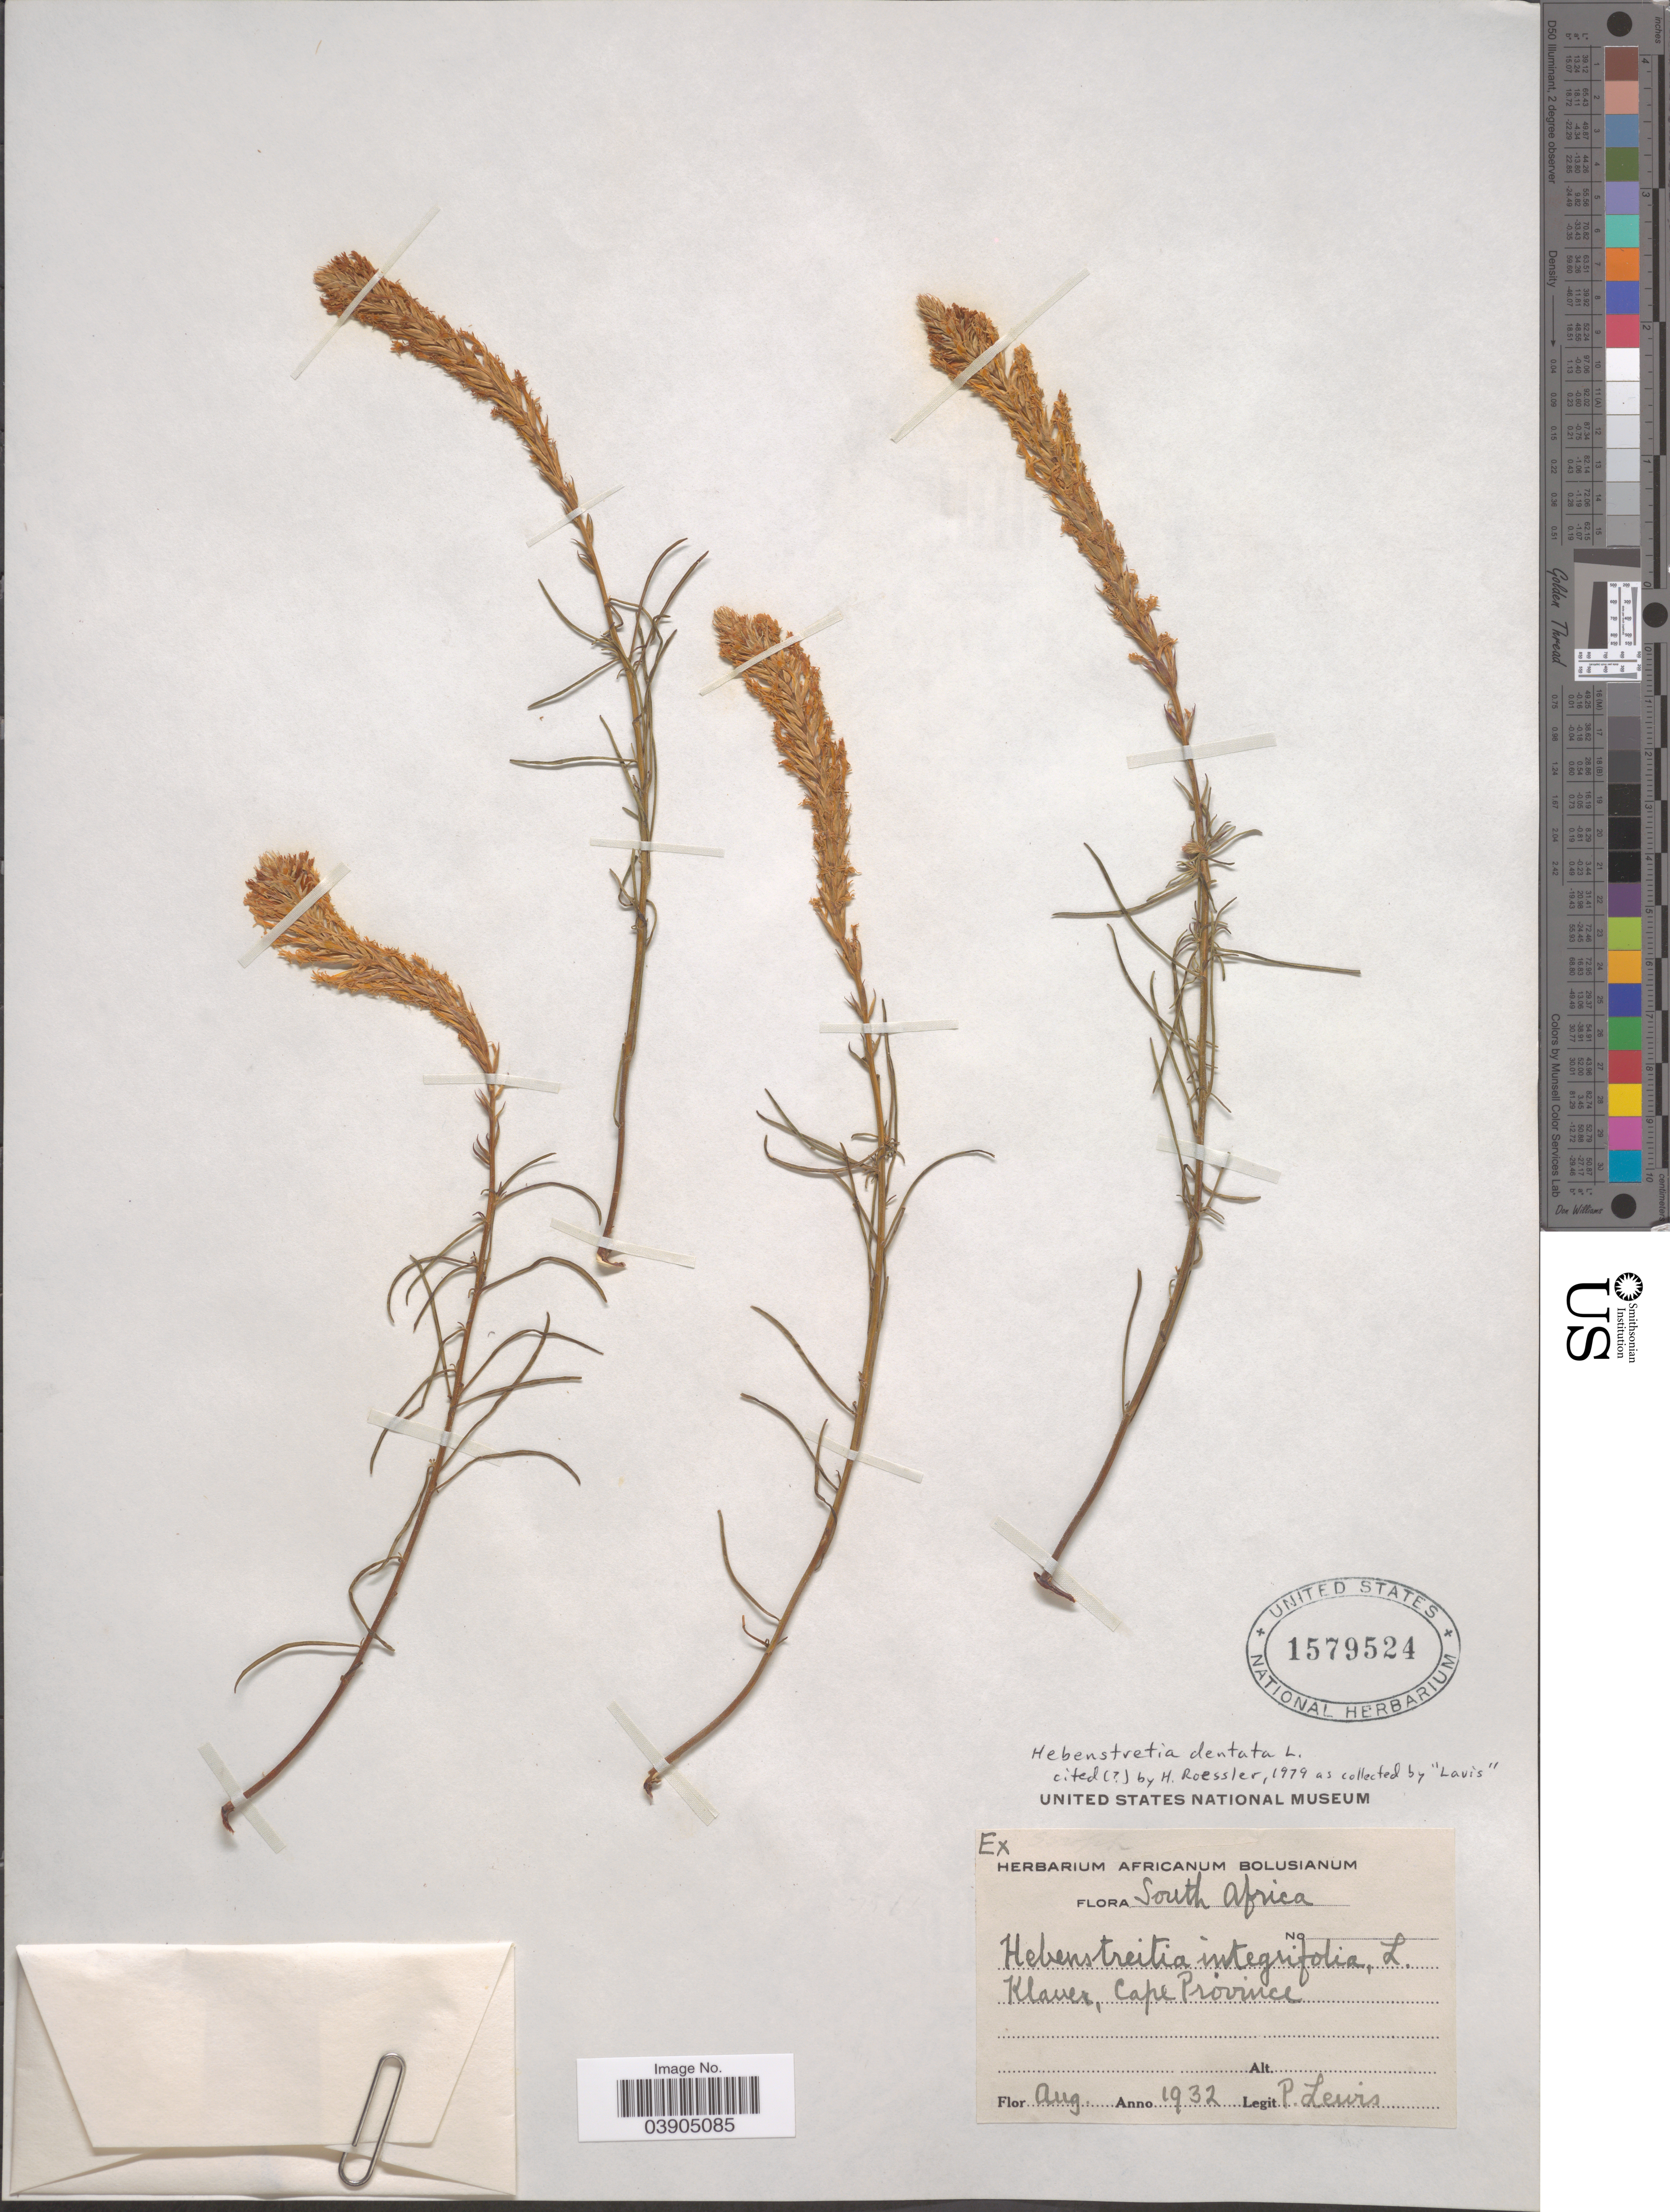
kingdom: Plantae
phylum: Tracheophyta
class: Magnoliopsida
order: Lamiales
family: Scrophulariaceae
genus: Hebenstretia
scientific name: Hebenstretia dentata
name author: L.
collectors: P. Lewis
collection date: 1932-08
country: South Africa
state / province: Western Cape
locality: Klaver.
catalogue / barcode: US 1579524